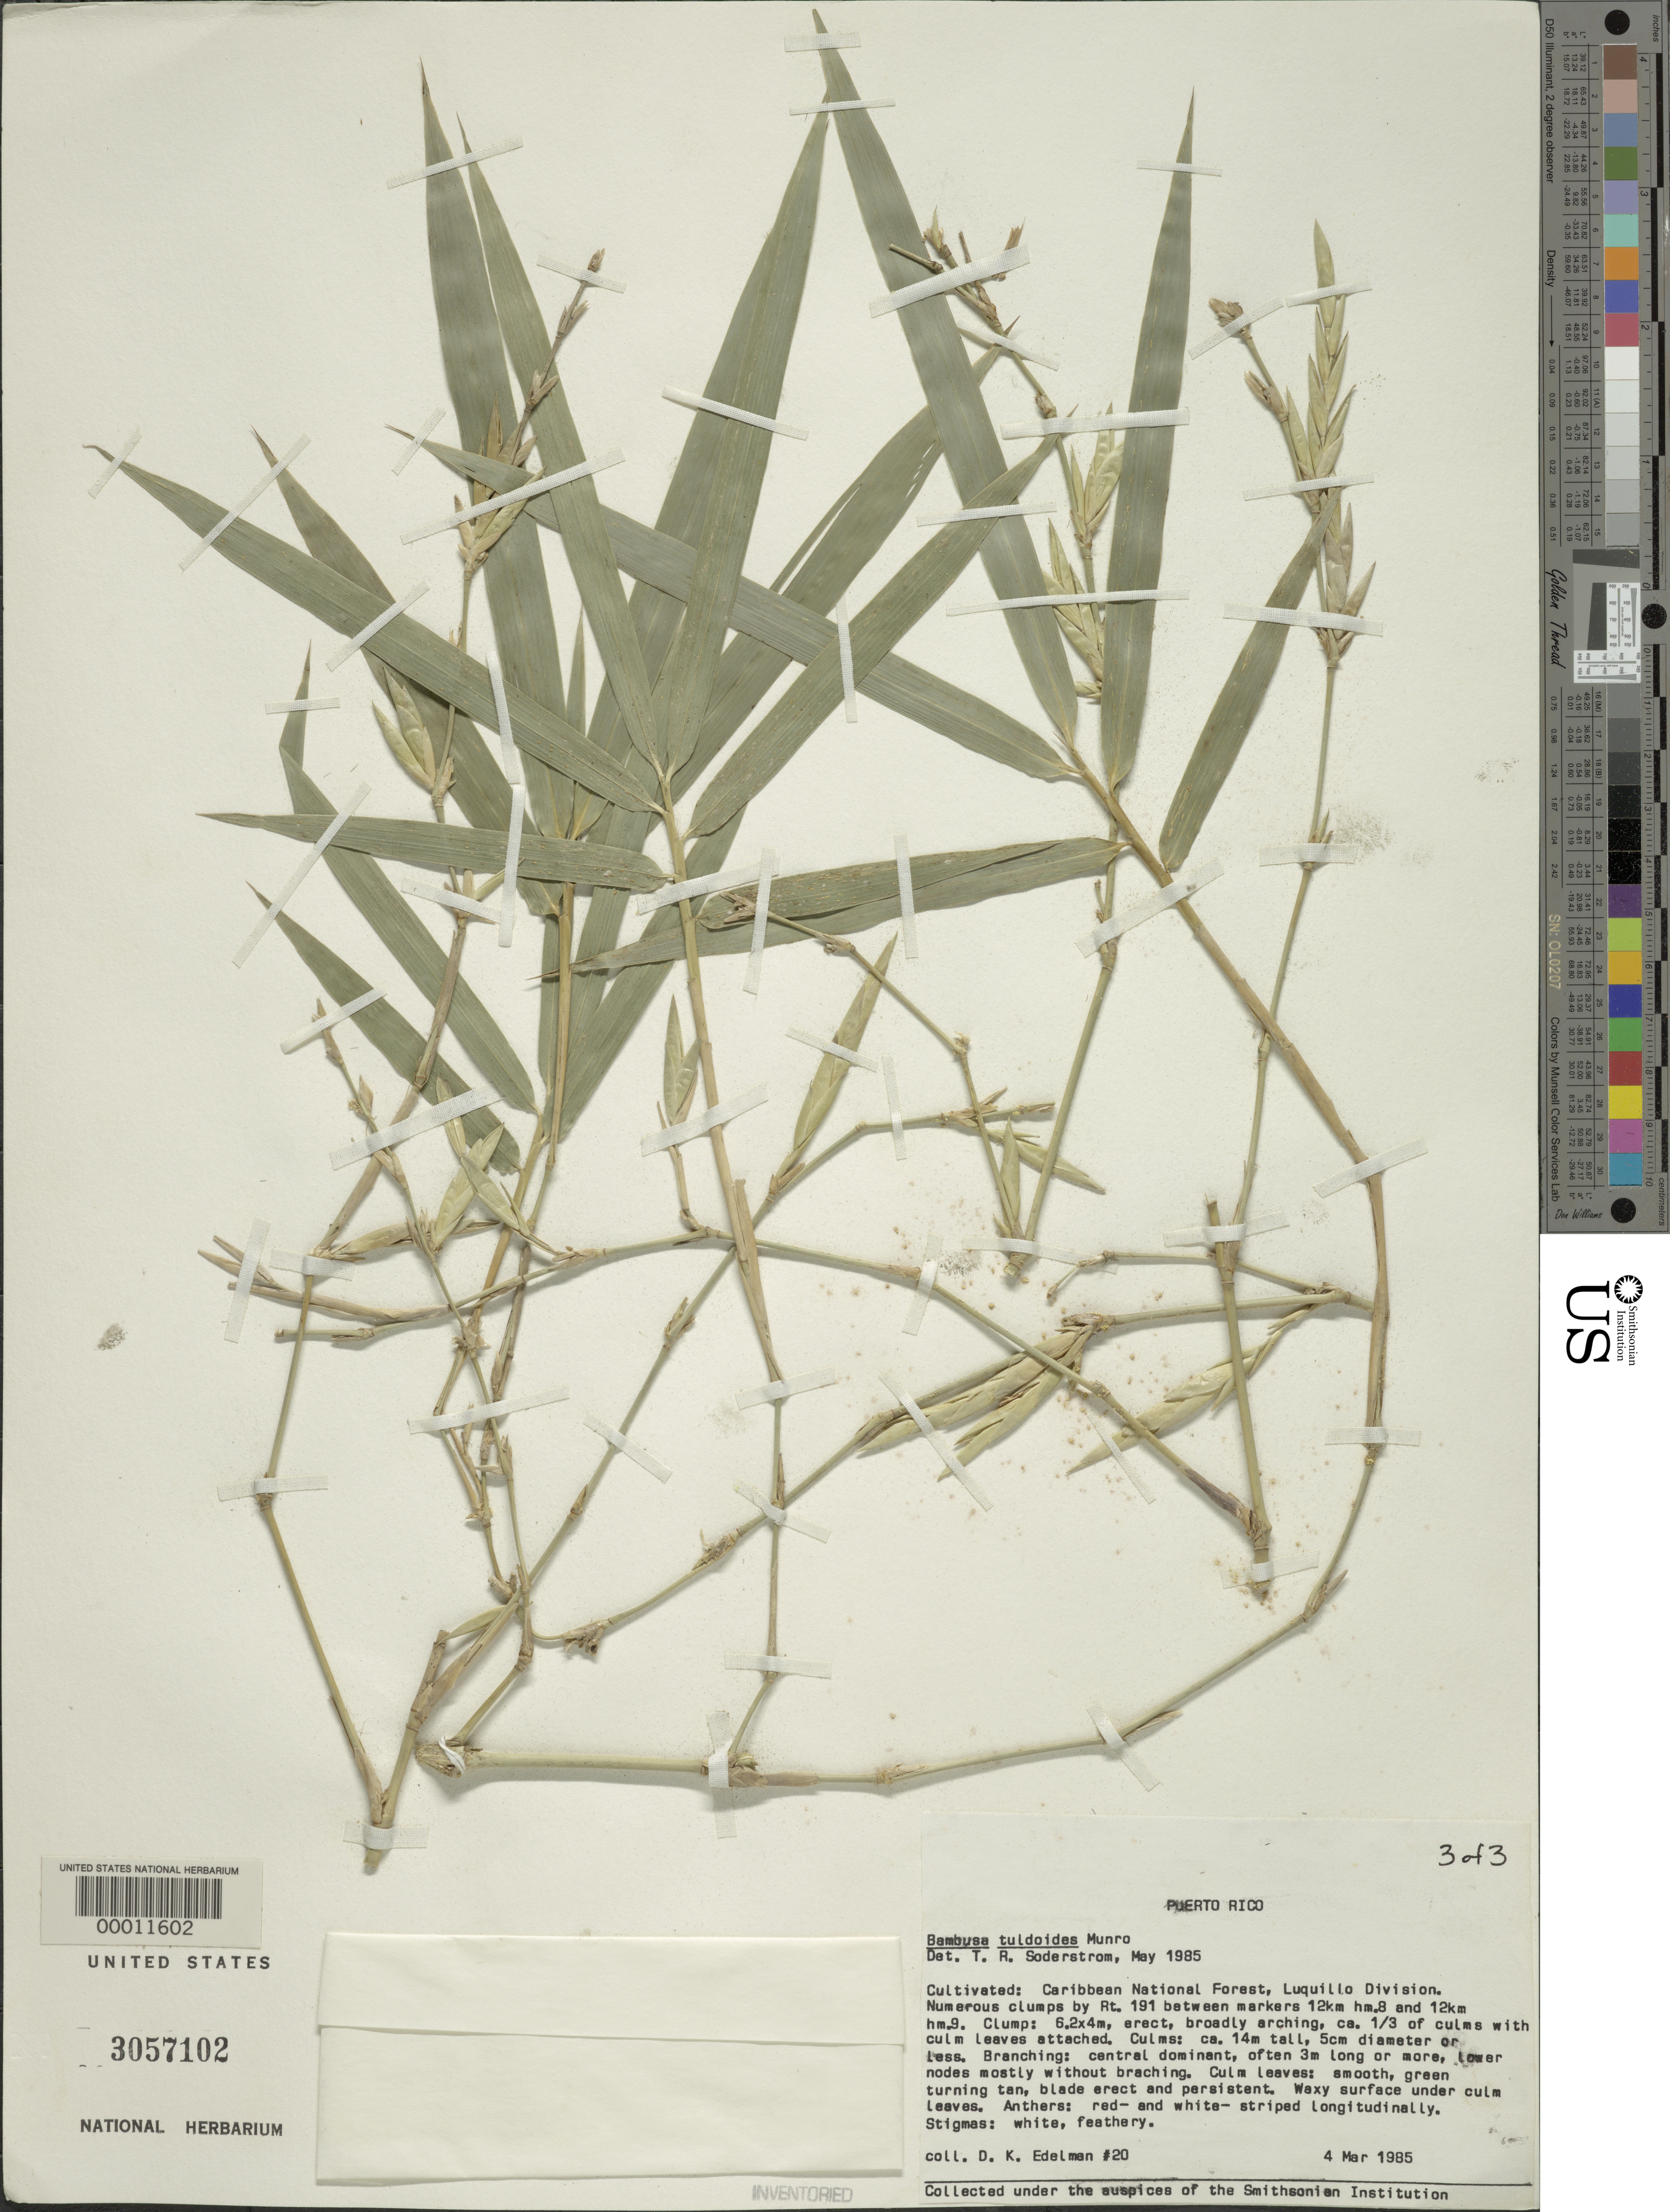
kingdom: Plantae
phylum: Tracheophyta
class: Liliopsida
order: Poales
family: Poaceae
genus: Bambusa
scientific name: Bambusa tuldoides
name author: Munro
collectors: D. Edelman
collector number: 20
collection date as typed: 04 Mar 1985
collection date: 1985-03-04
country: Puerto Rico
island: Greater Antilles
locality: Caribbean national forest, luquillo division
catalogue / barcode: US 3057102